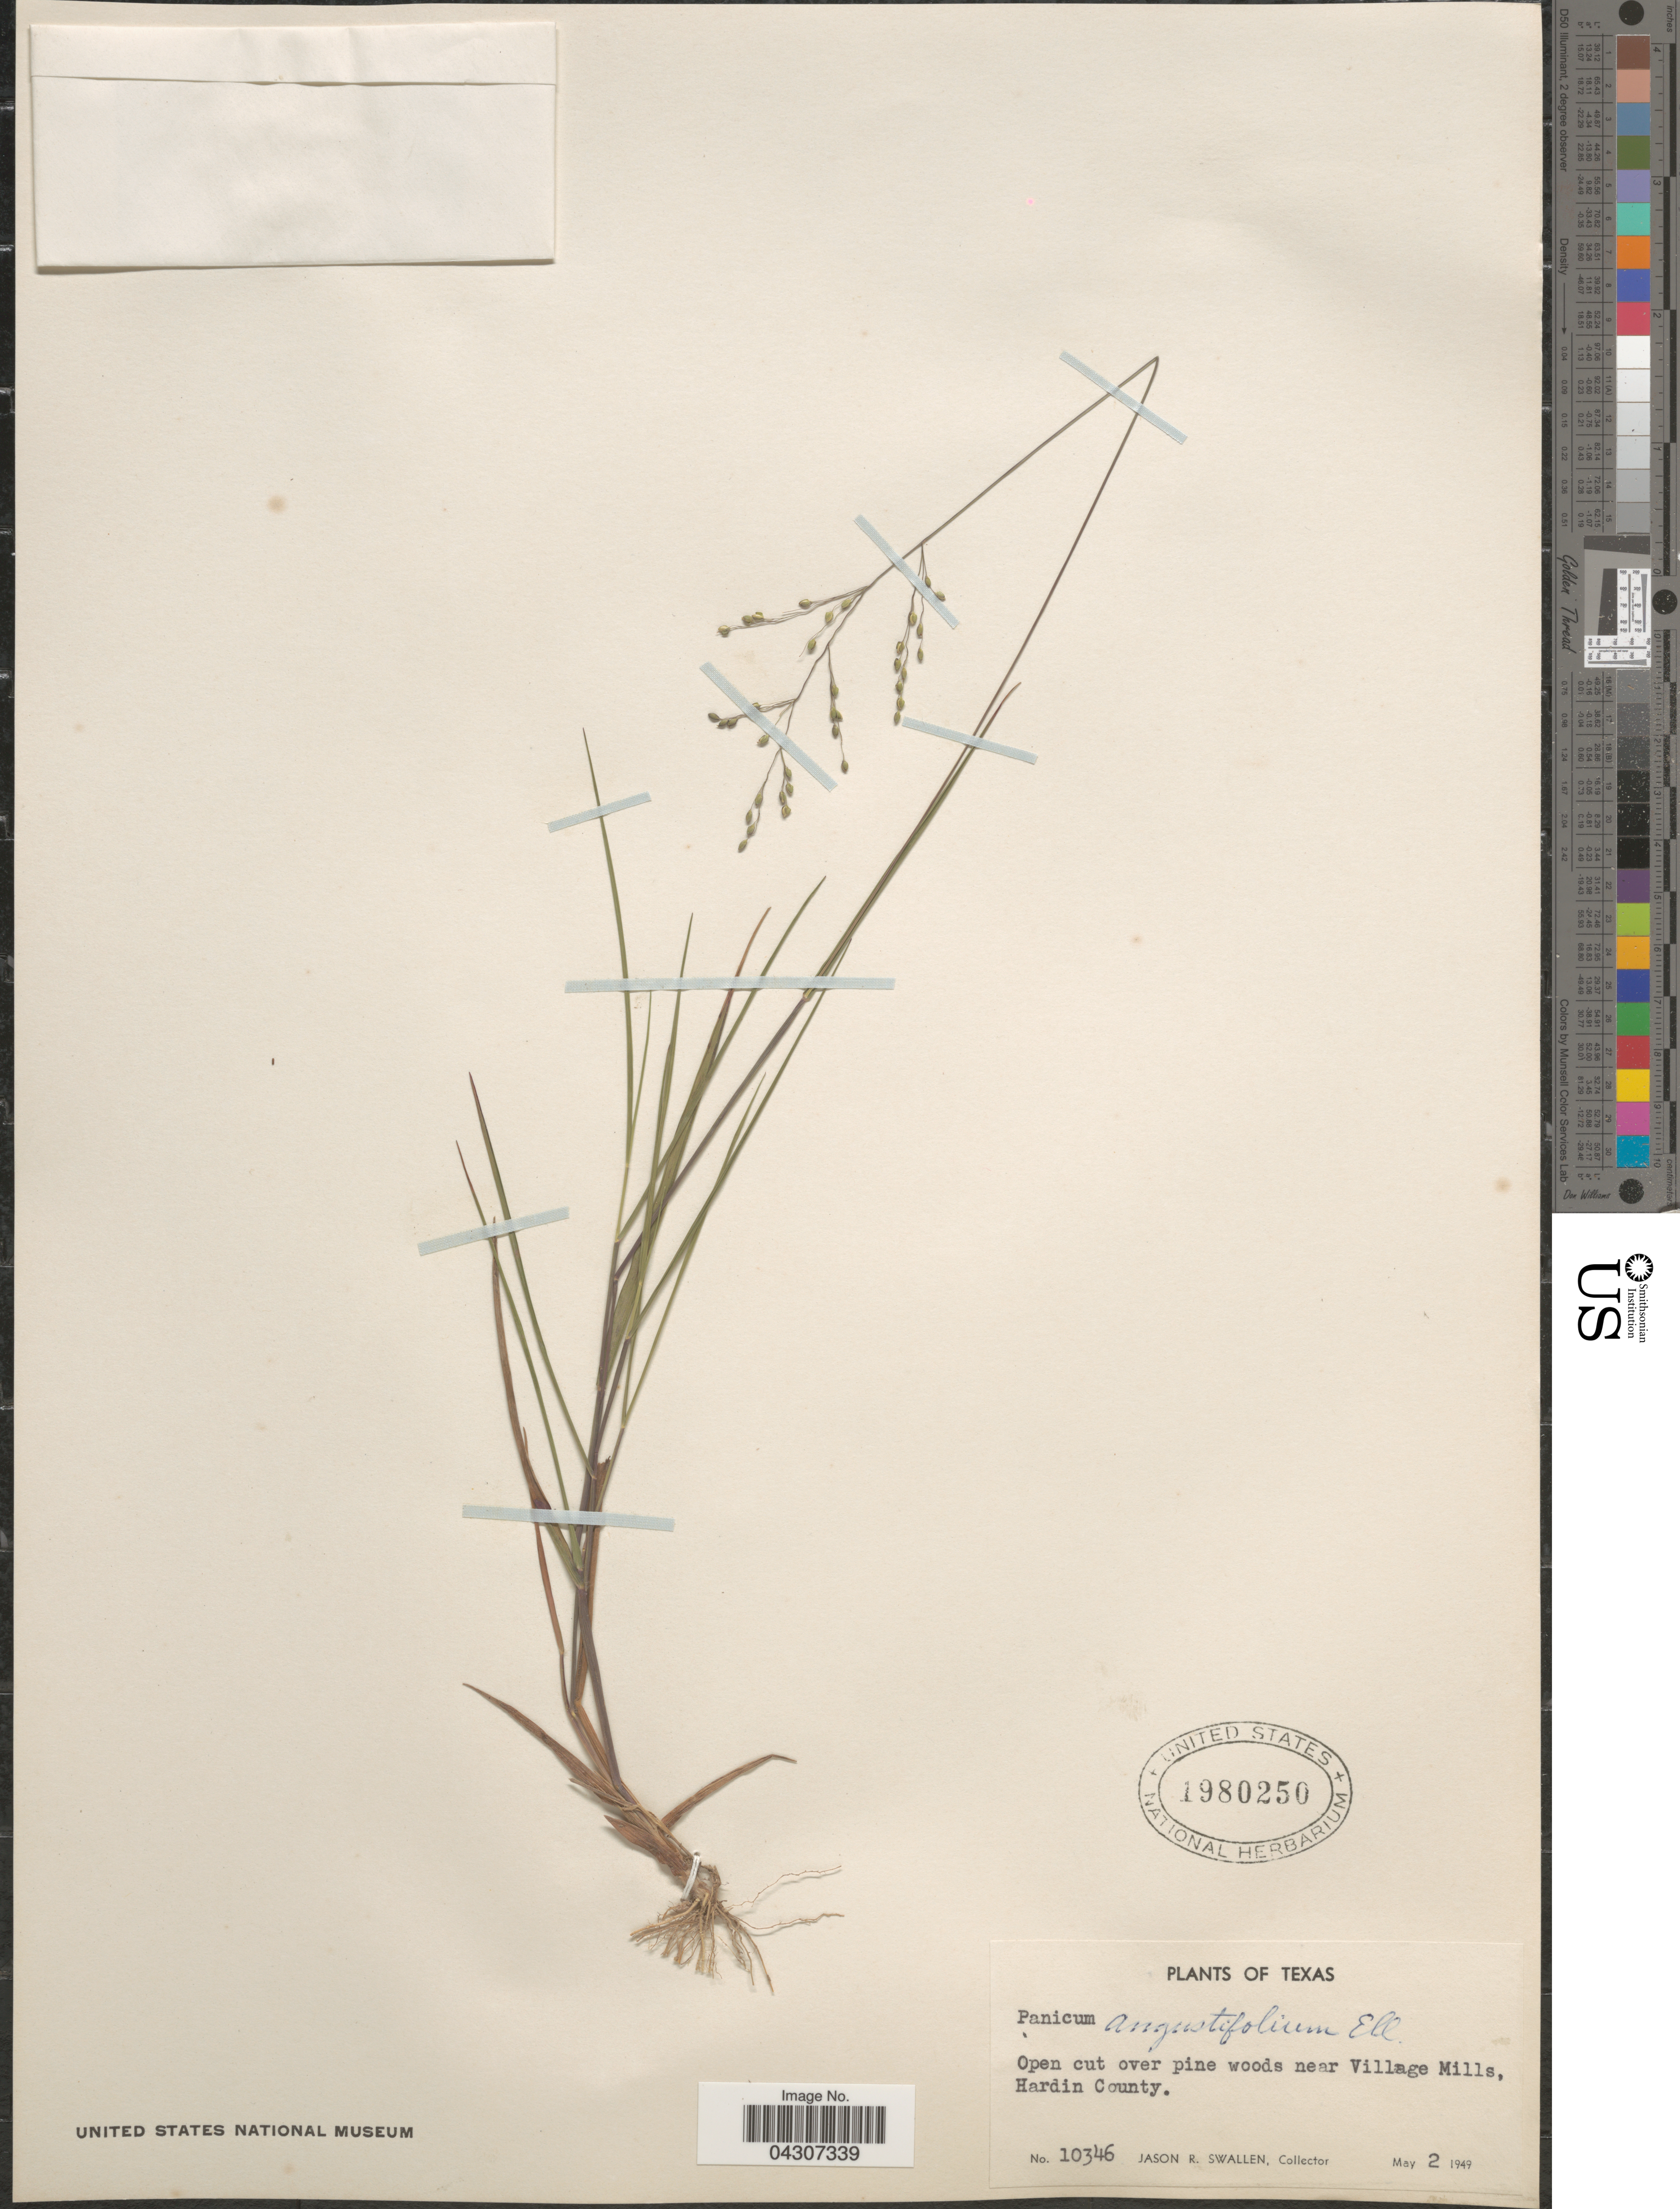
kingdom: Plantae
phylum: Tracheophyta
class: Liliopsida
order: Poales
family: Poaceae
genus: Dichanthelium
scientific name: Dichanthelium aciculare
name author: (Desv. ex Poir.) Gould & C.A. Clark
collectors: J. R. Swallen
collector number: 10346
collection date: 1949-05-02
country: United States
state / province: Texas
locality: Open cut over pine woods near Village Mills, Hardin County.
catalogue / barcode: US 1980250